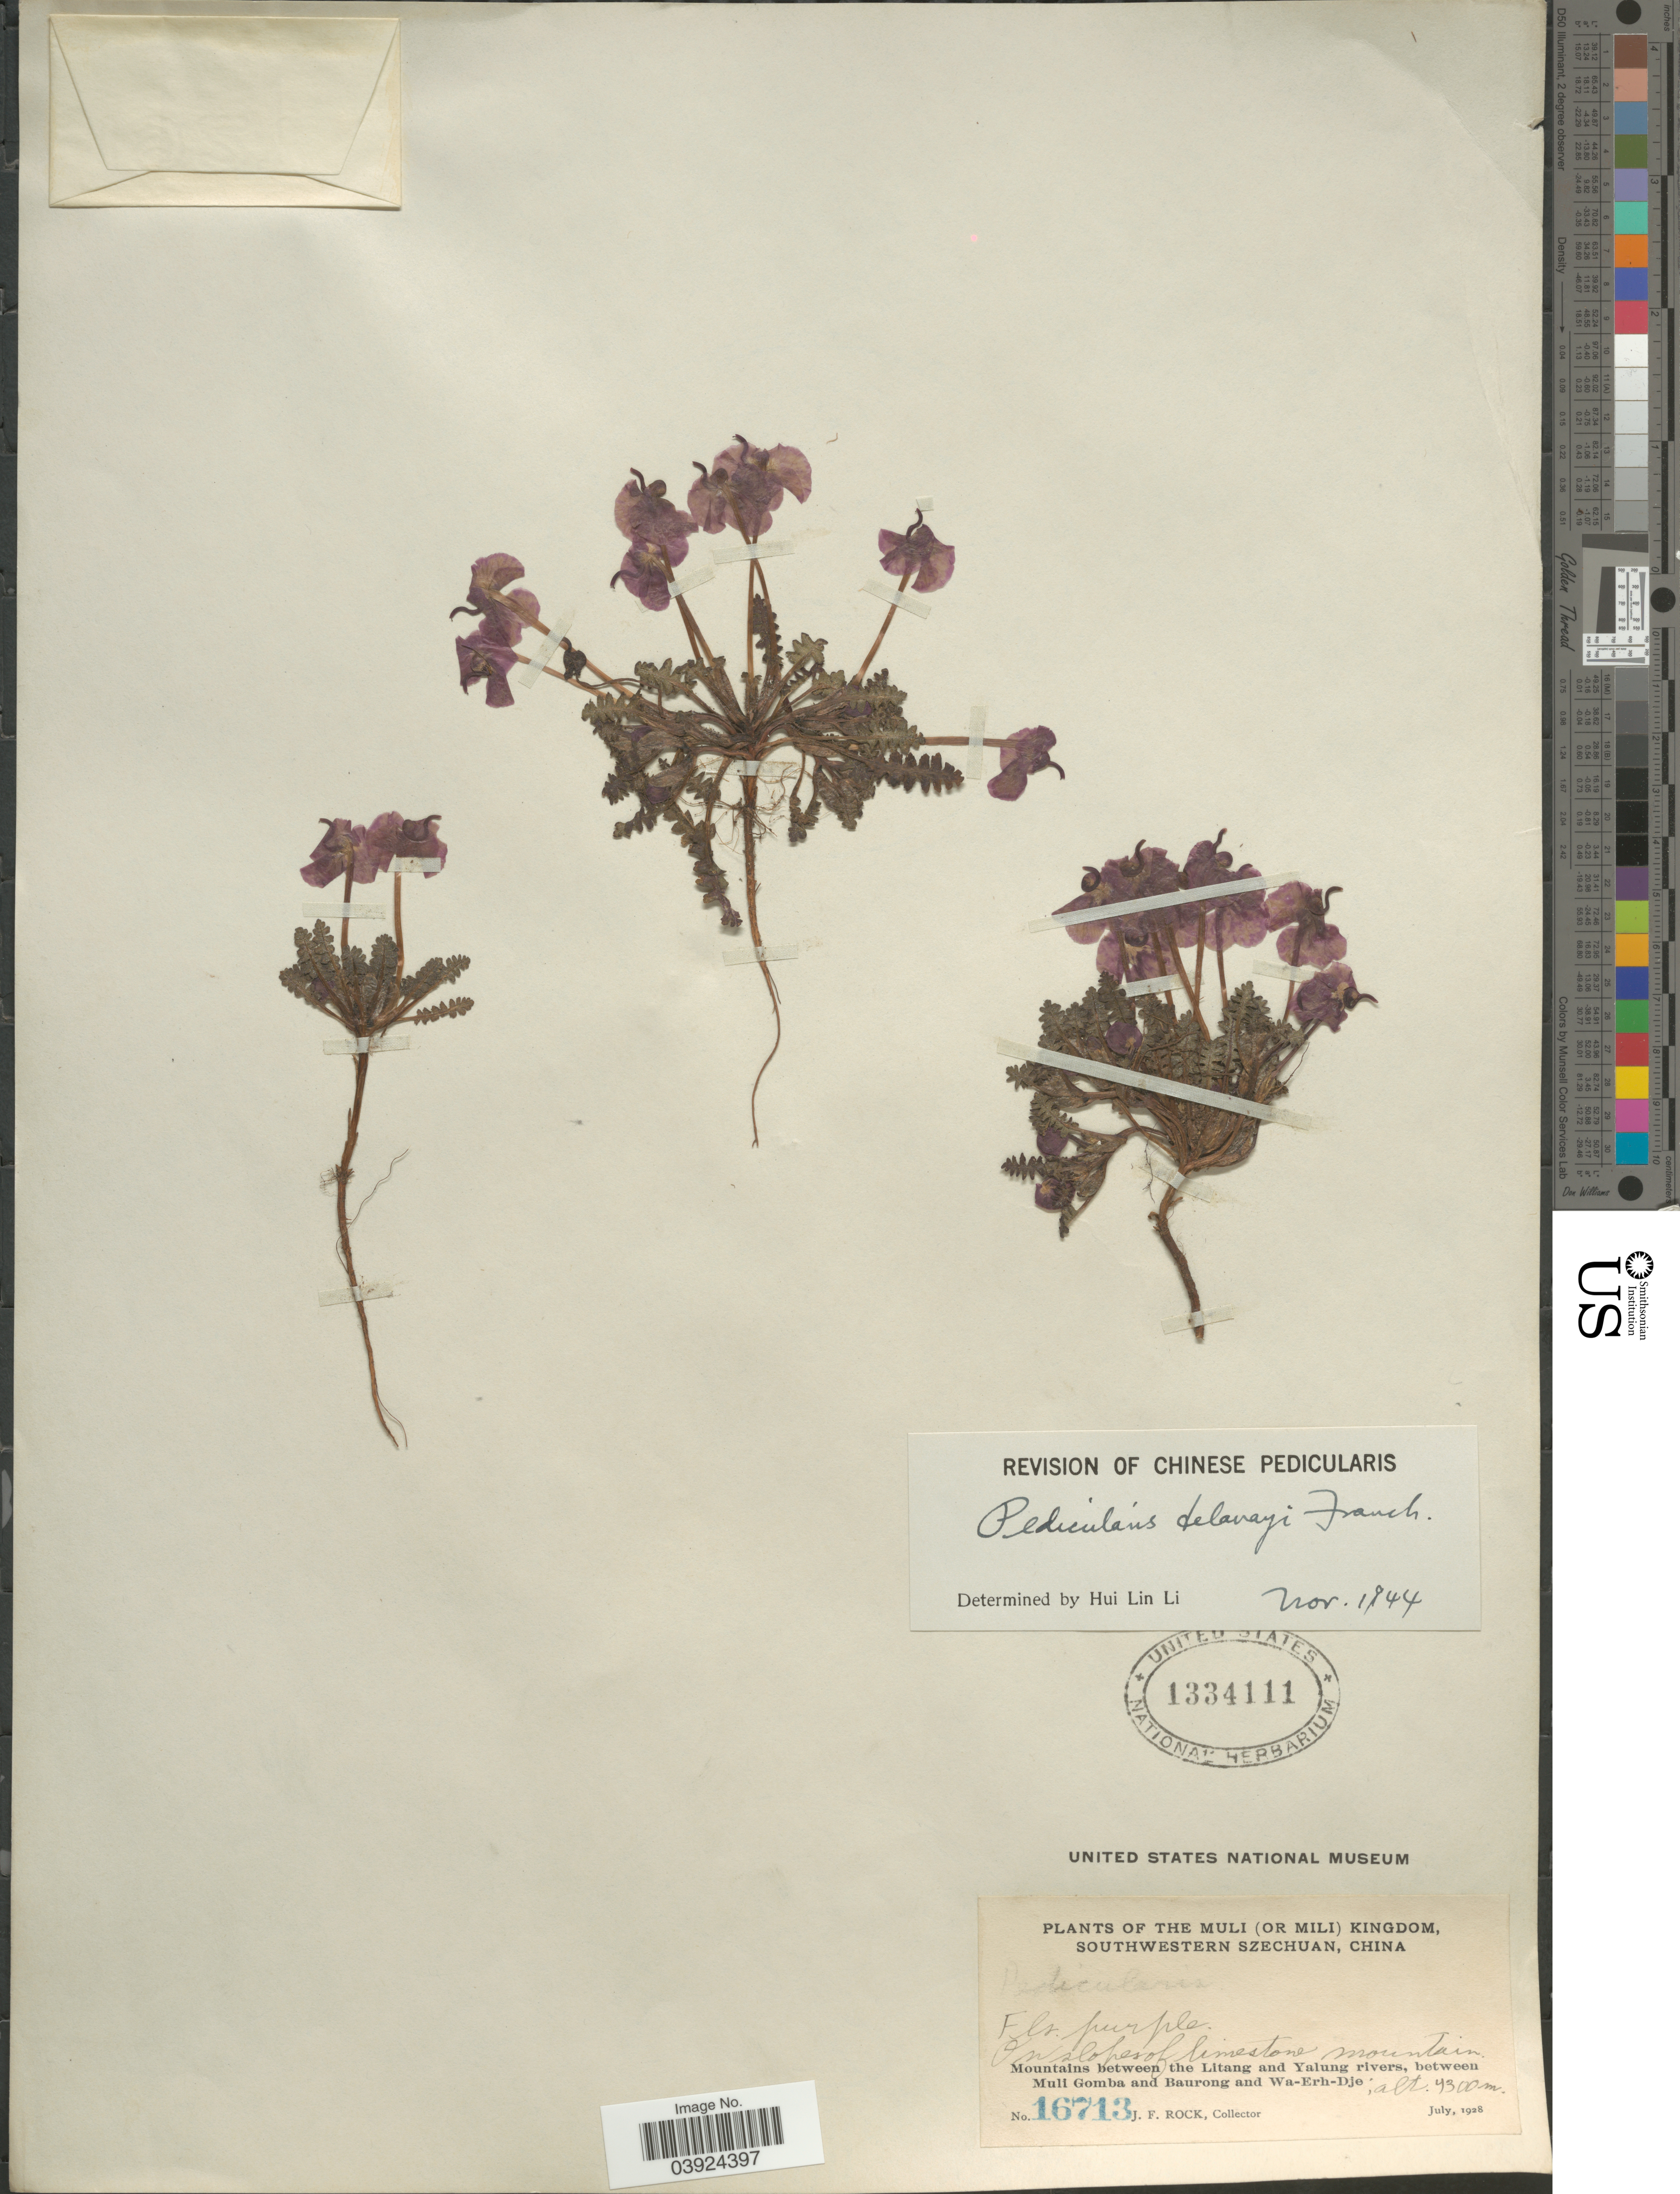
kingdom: Plantae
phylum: Tracheophyta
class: Magnoliopsida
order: Lamiales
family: Orobanchaceae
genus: Pedicularis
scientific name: Pedicularis delavayi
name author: Franch. ex Maxim.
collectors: J. Rock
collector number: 16713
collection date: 1928-07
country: China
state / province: Sichuan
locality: The Muli (or Mili) Kingdom, Southwestern Szechuan. Mountains between the Litang and Yalung rivers, between Muli Gomba and Baurong and Wa-Erh-Dje.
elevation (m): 4300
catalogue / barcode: US 1334111